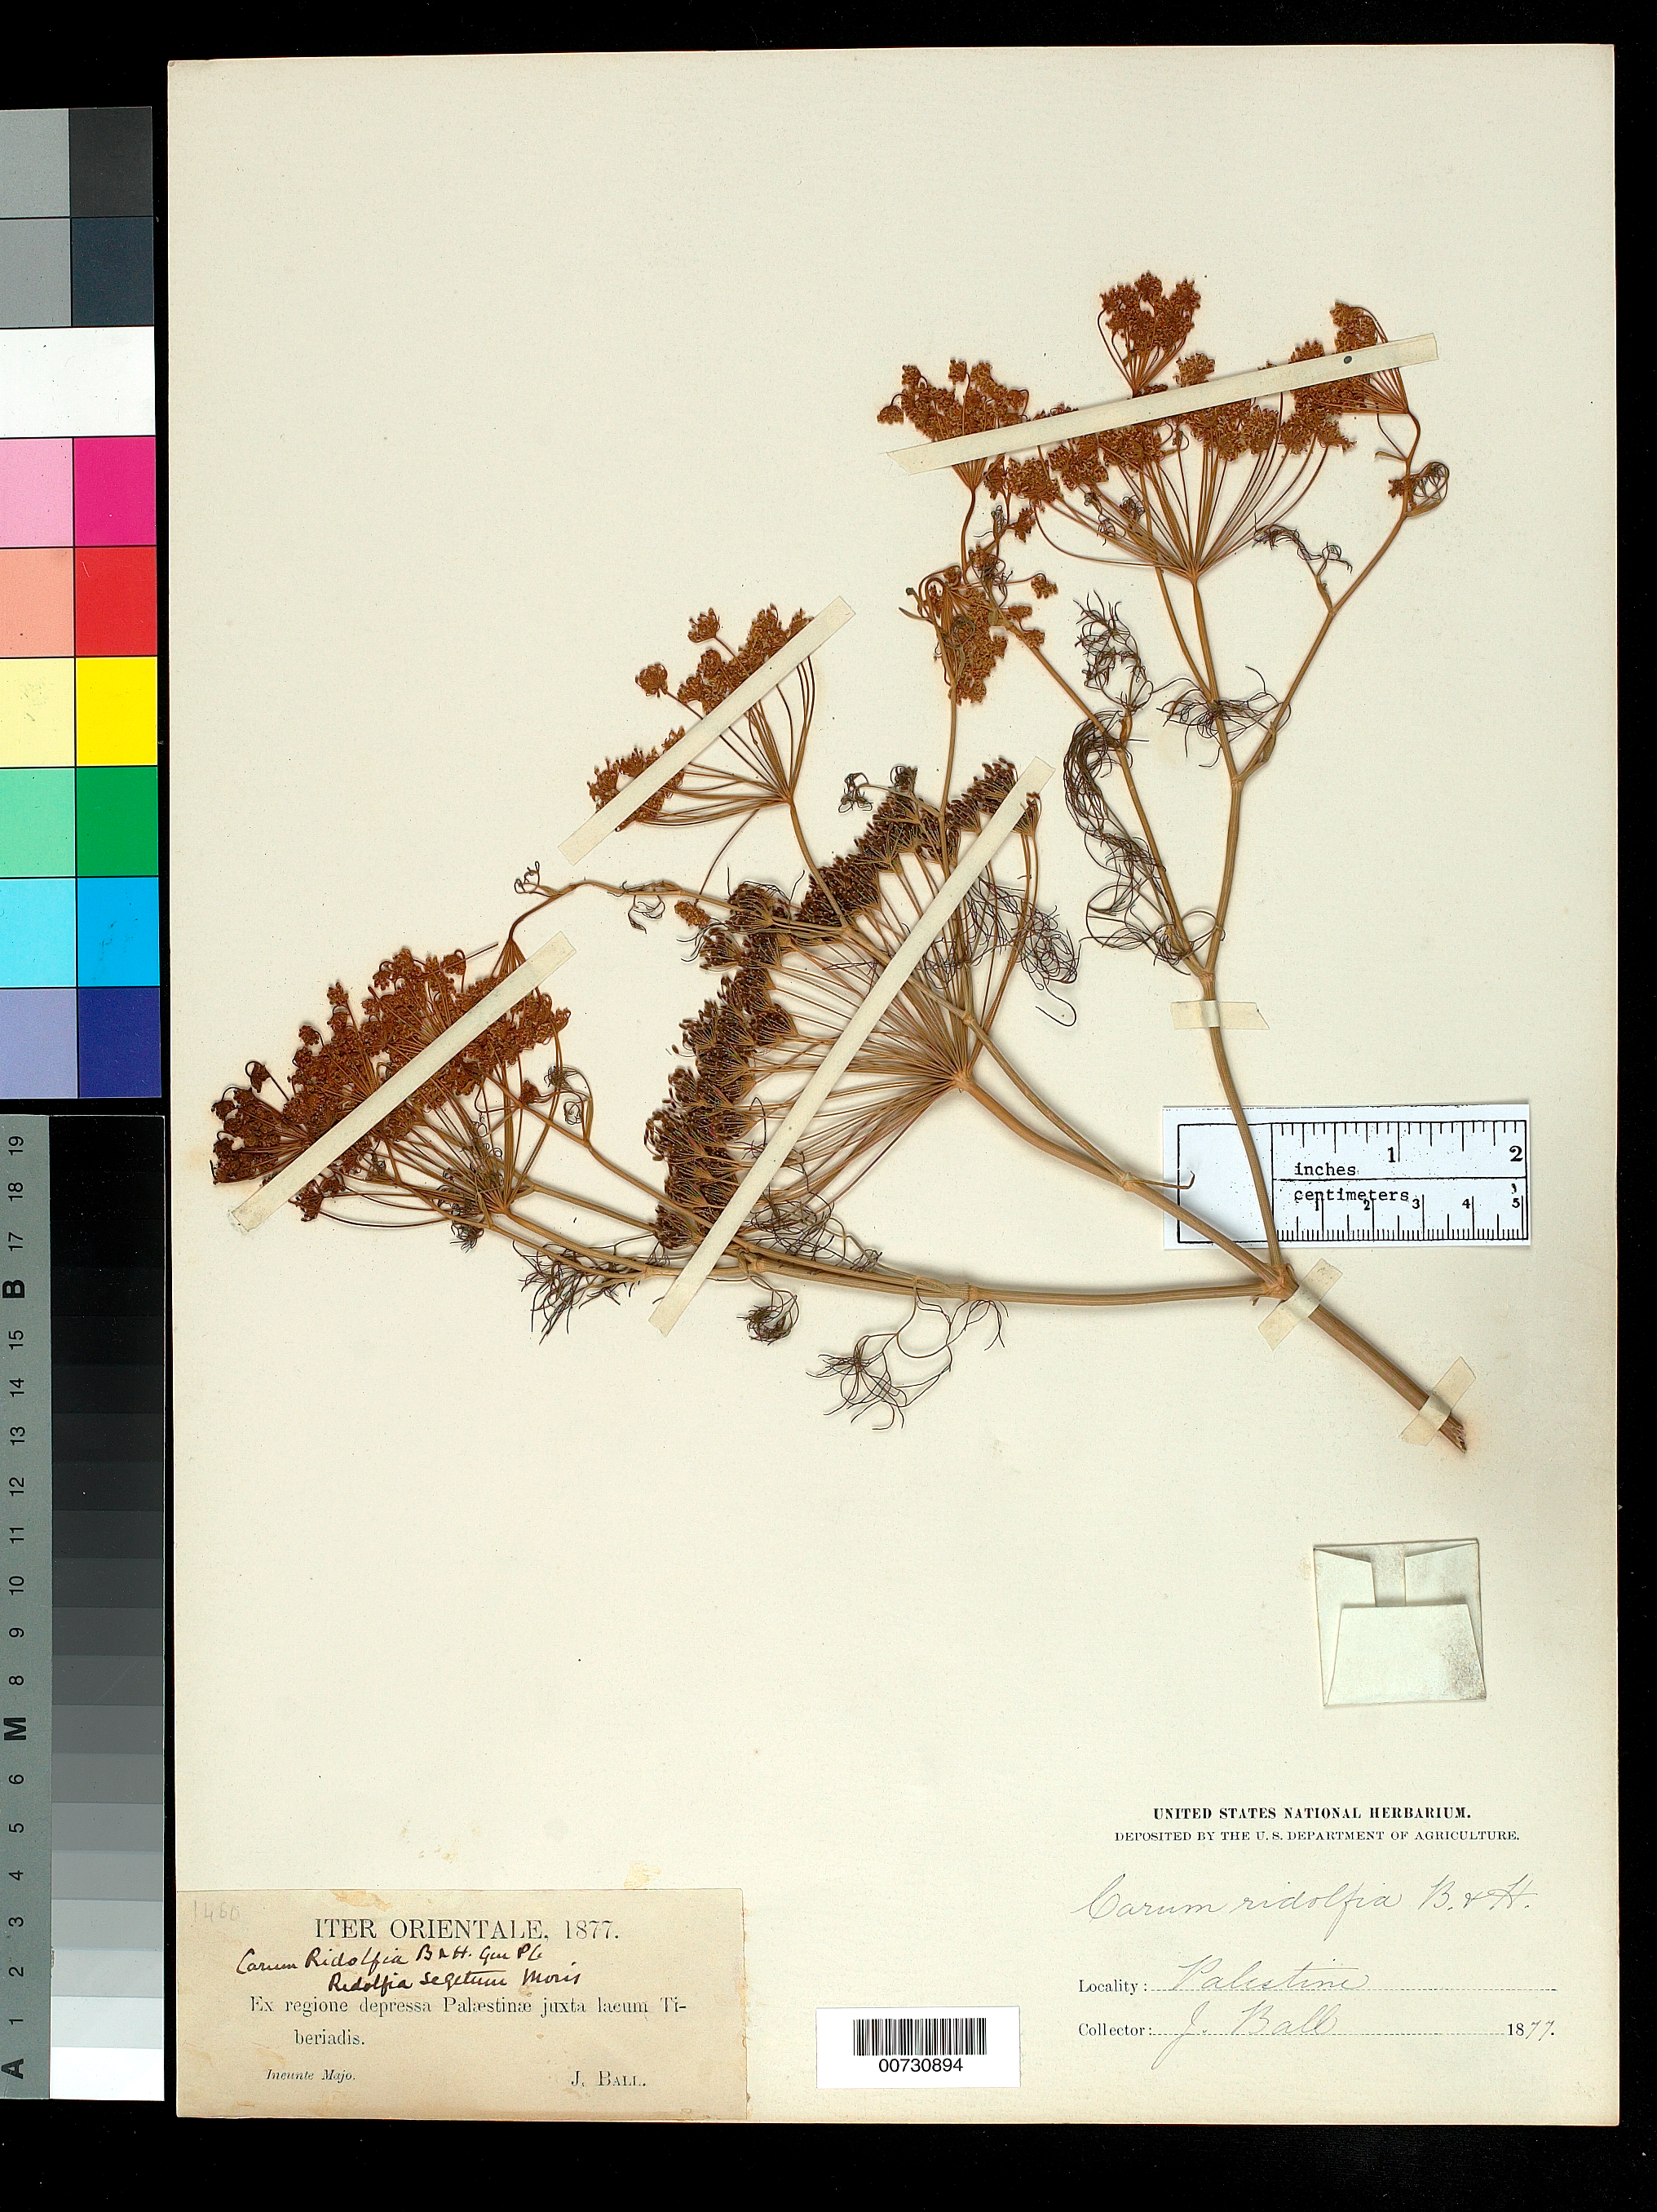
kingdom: Plantae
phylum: Tracheophyta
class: Magnoliopsida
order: Apiales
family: Apiaceae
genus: Ridolfia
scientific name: Ridolfia segetum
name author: (L.) Moris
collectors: J. Ball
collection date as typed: Ineunte Majo 1877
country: Israel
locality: Ex regione depressa Palæstinæ juxta lacum Tiberiadis